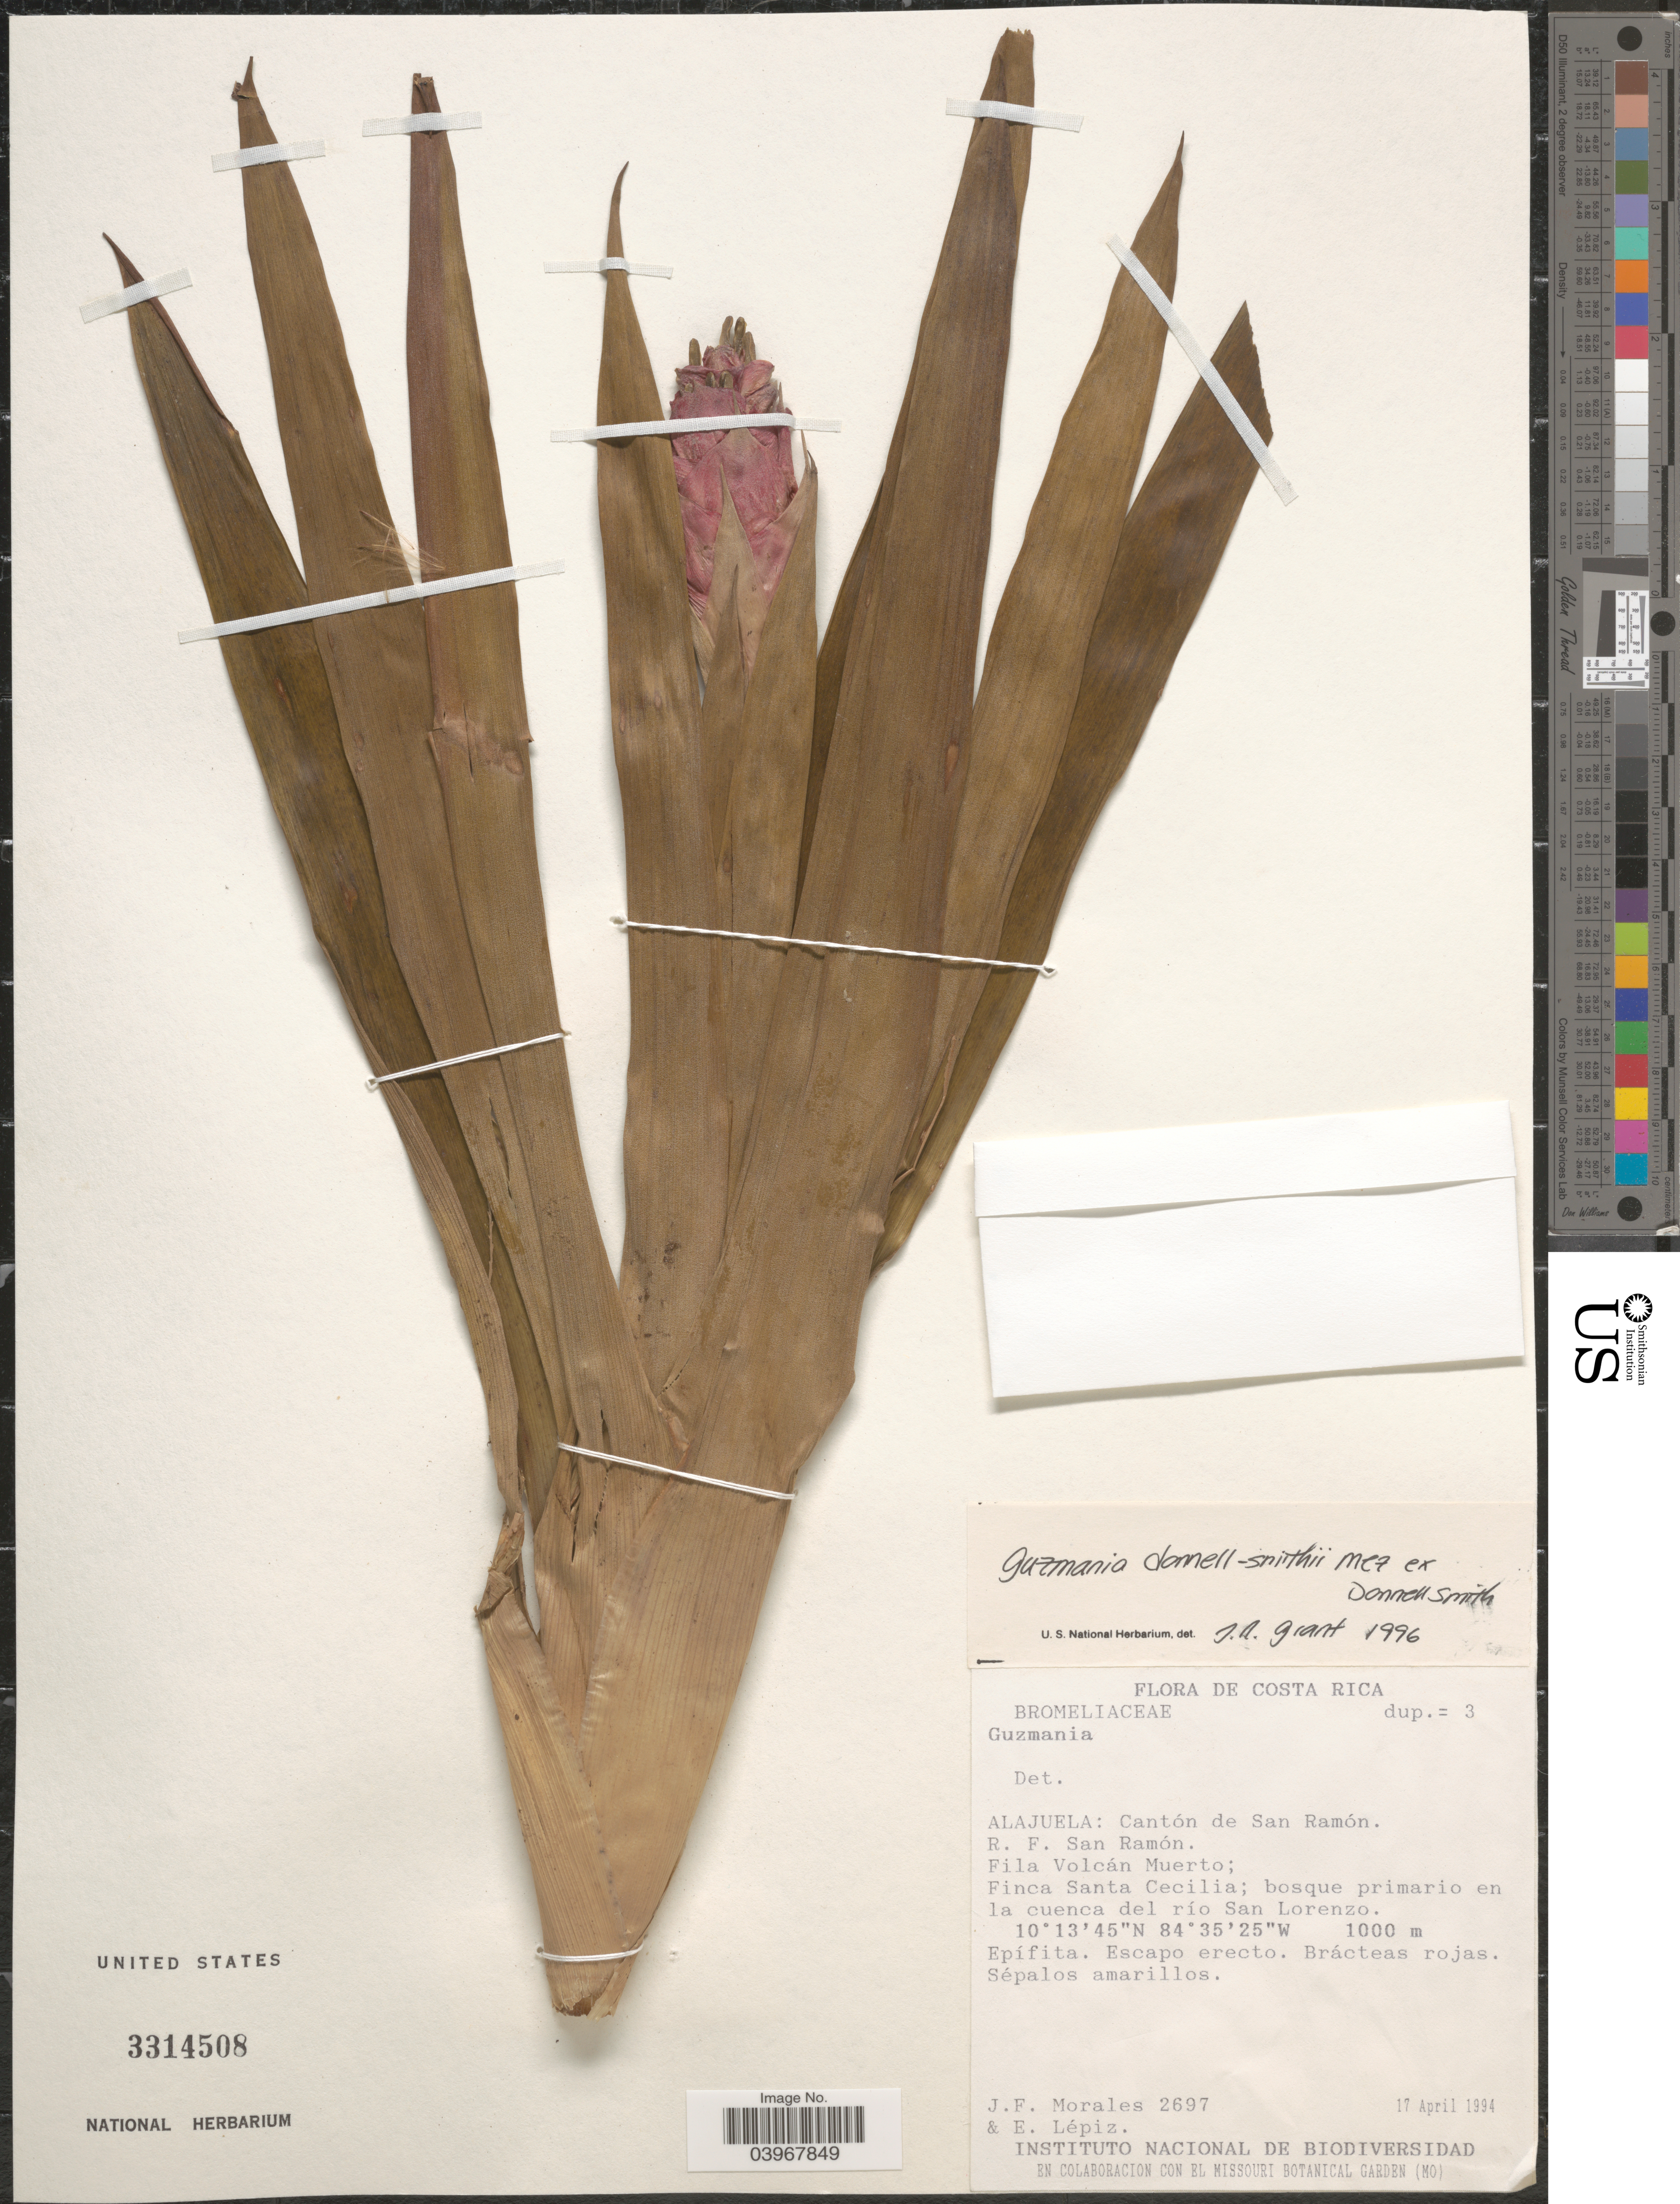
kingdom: Plantae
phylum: Tracheophyta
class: Liliopsida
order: Poales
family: Bromeliaceae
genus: Guzmania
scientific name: Guzmania donnellsmithii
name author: Mez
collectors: J. Morales & E. Lépiz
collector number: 2697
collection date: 1994-04-17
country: Costa Rica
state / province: Alajuela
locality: Cantón de San Ramón. R. F. San Ramón. Finca Santa Cecilia; bosque primario en la cuenca del río San Lorenzo.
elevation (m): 1000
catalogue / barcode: US 3314508